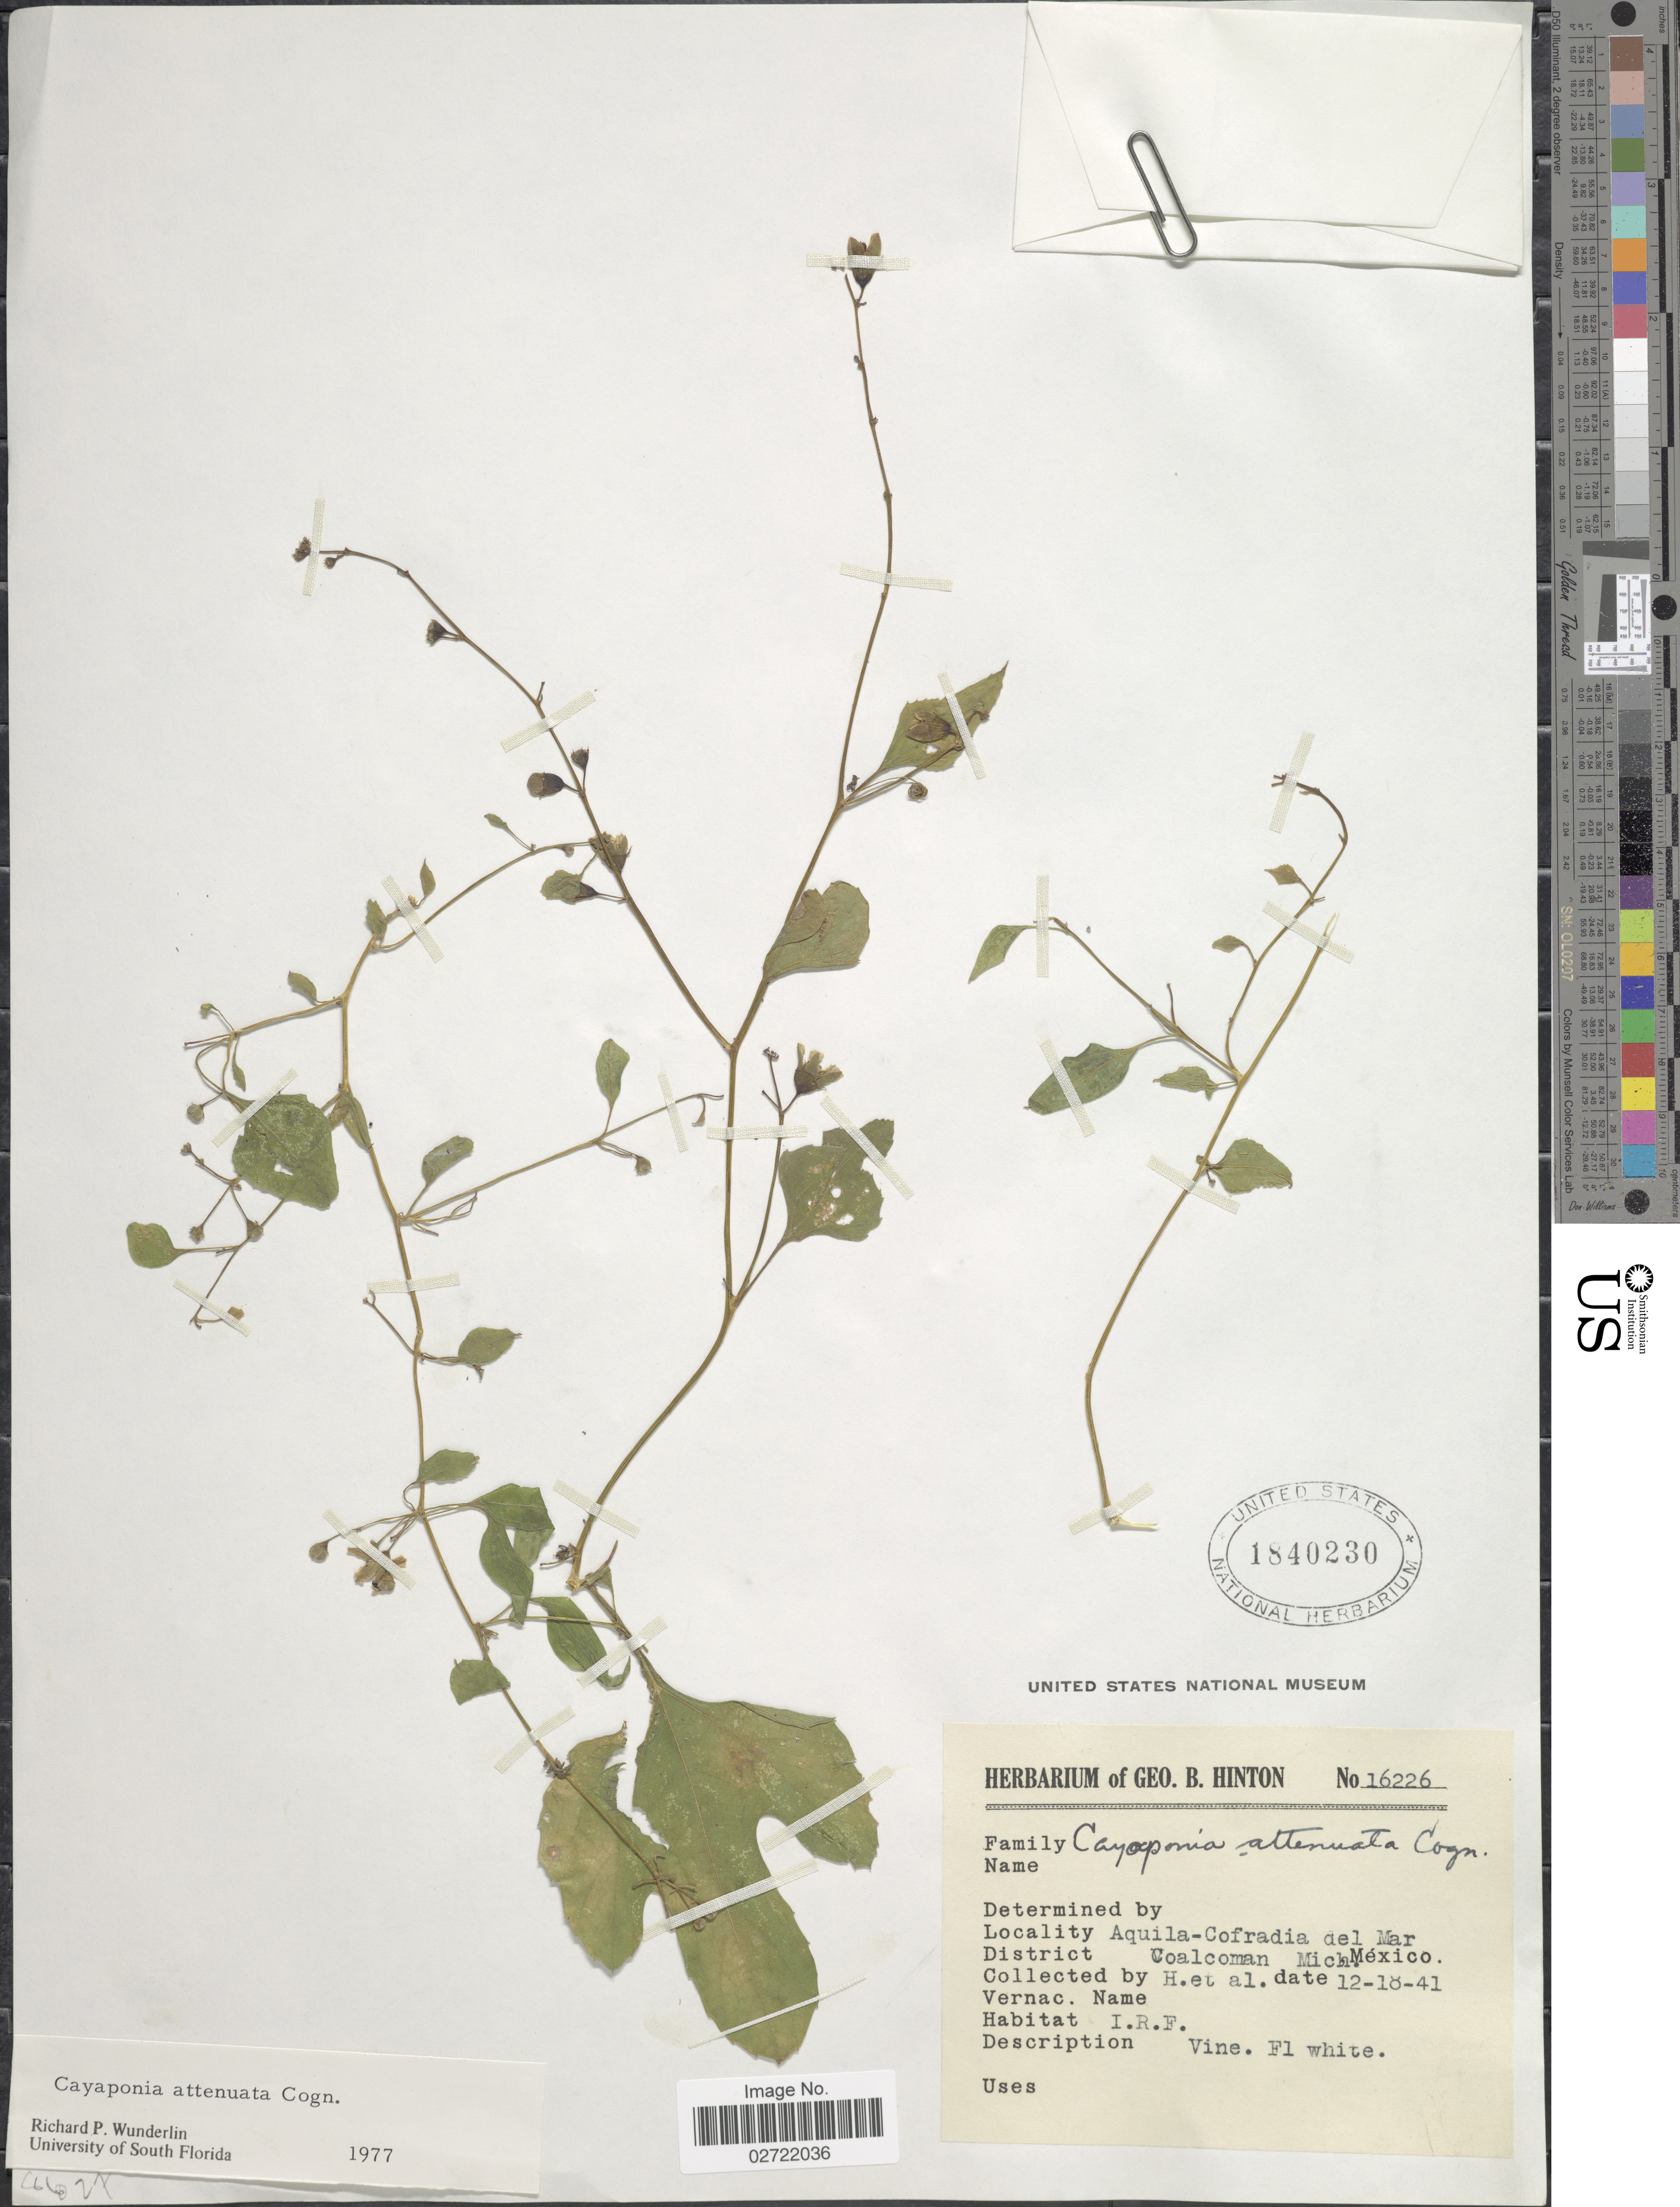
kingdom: Plantae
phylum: Tracheophyta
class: Magnoliopsida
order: Cucurbitales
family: Cucurbitaceae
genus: Cayaponia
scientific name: Cayaponia attenuata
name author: (Hook. & Arn.) Cogn.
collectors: G. B. Hinton & et al.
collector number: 16226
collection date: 1941-12-18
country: Mexico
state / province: Michoacán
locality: Aquila-Cofradia del Mar, District Coalcoman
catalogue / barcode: US 1840230